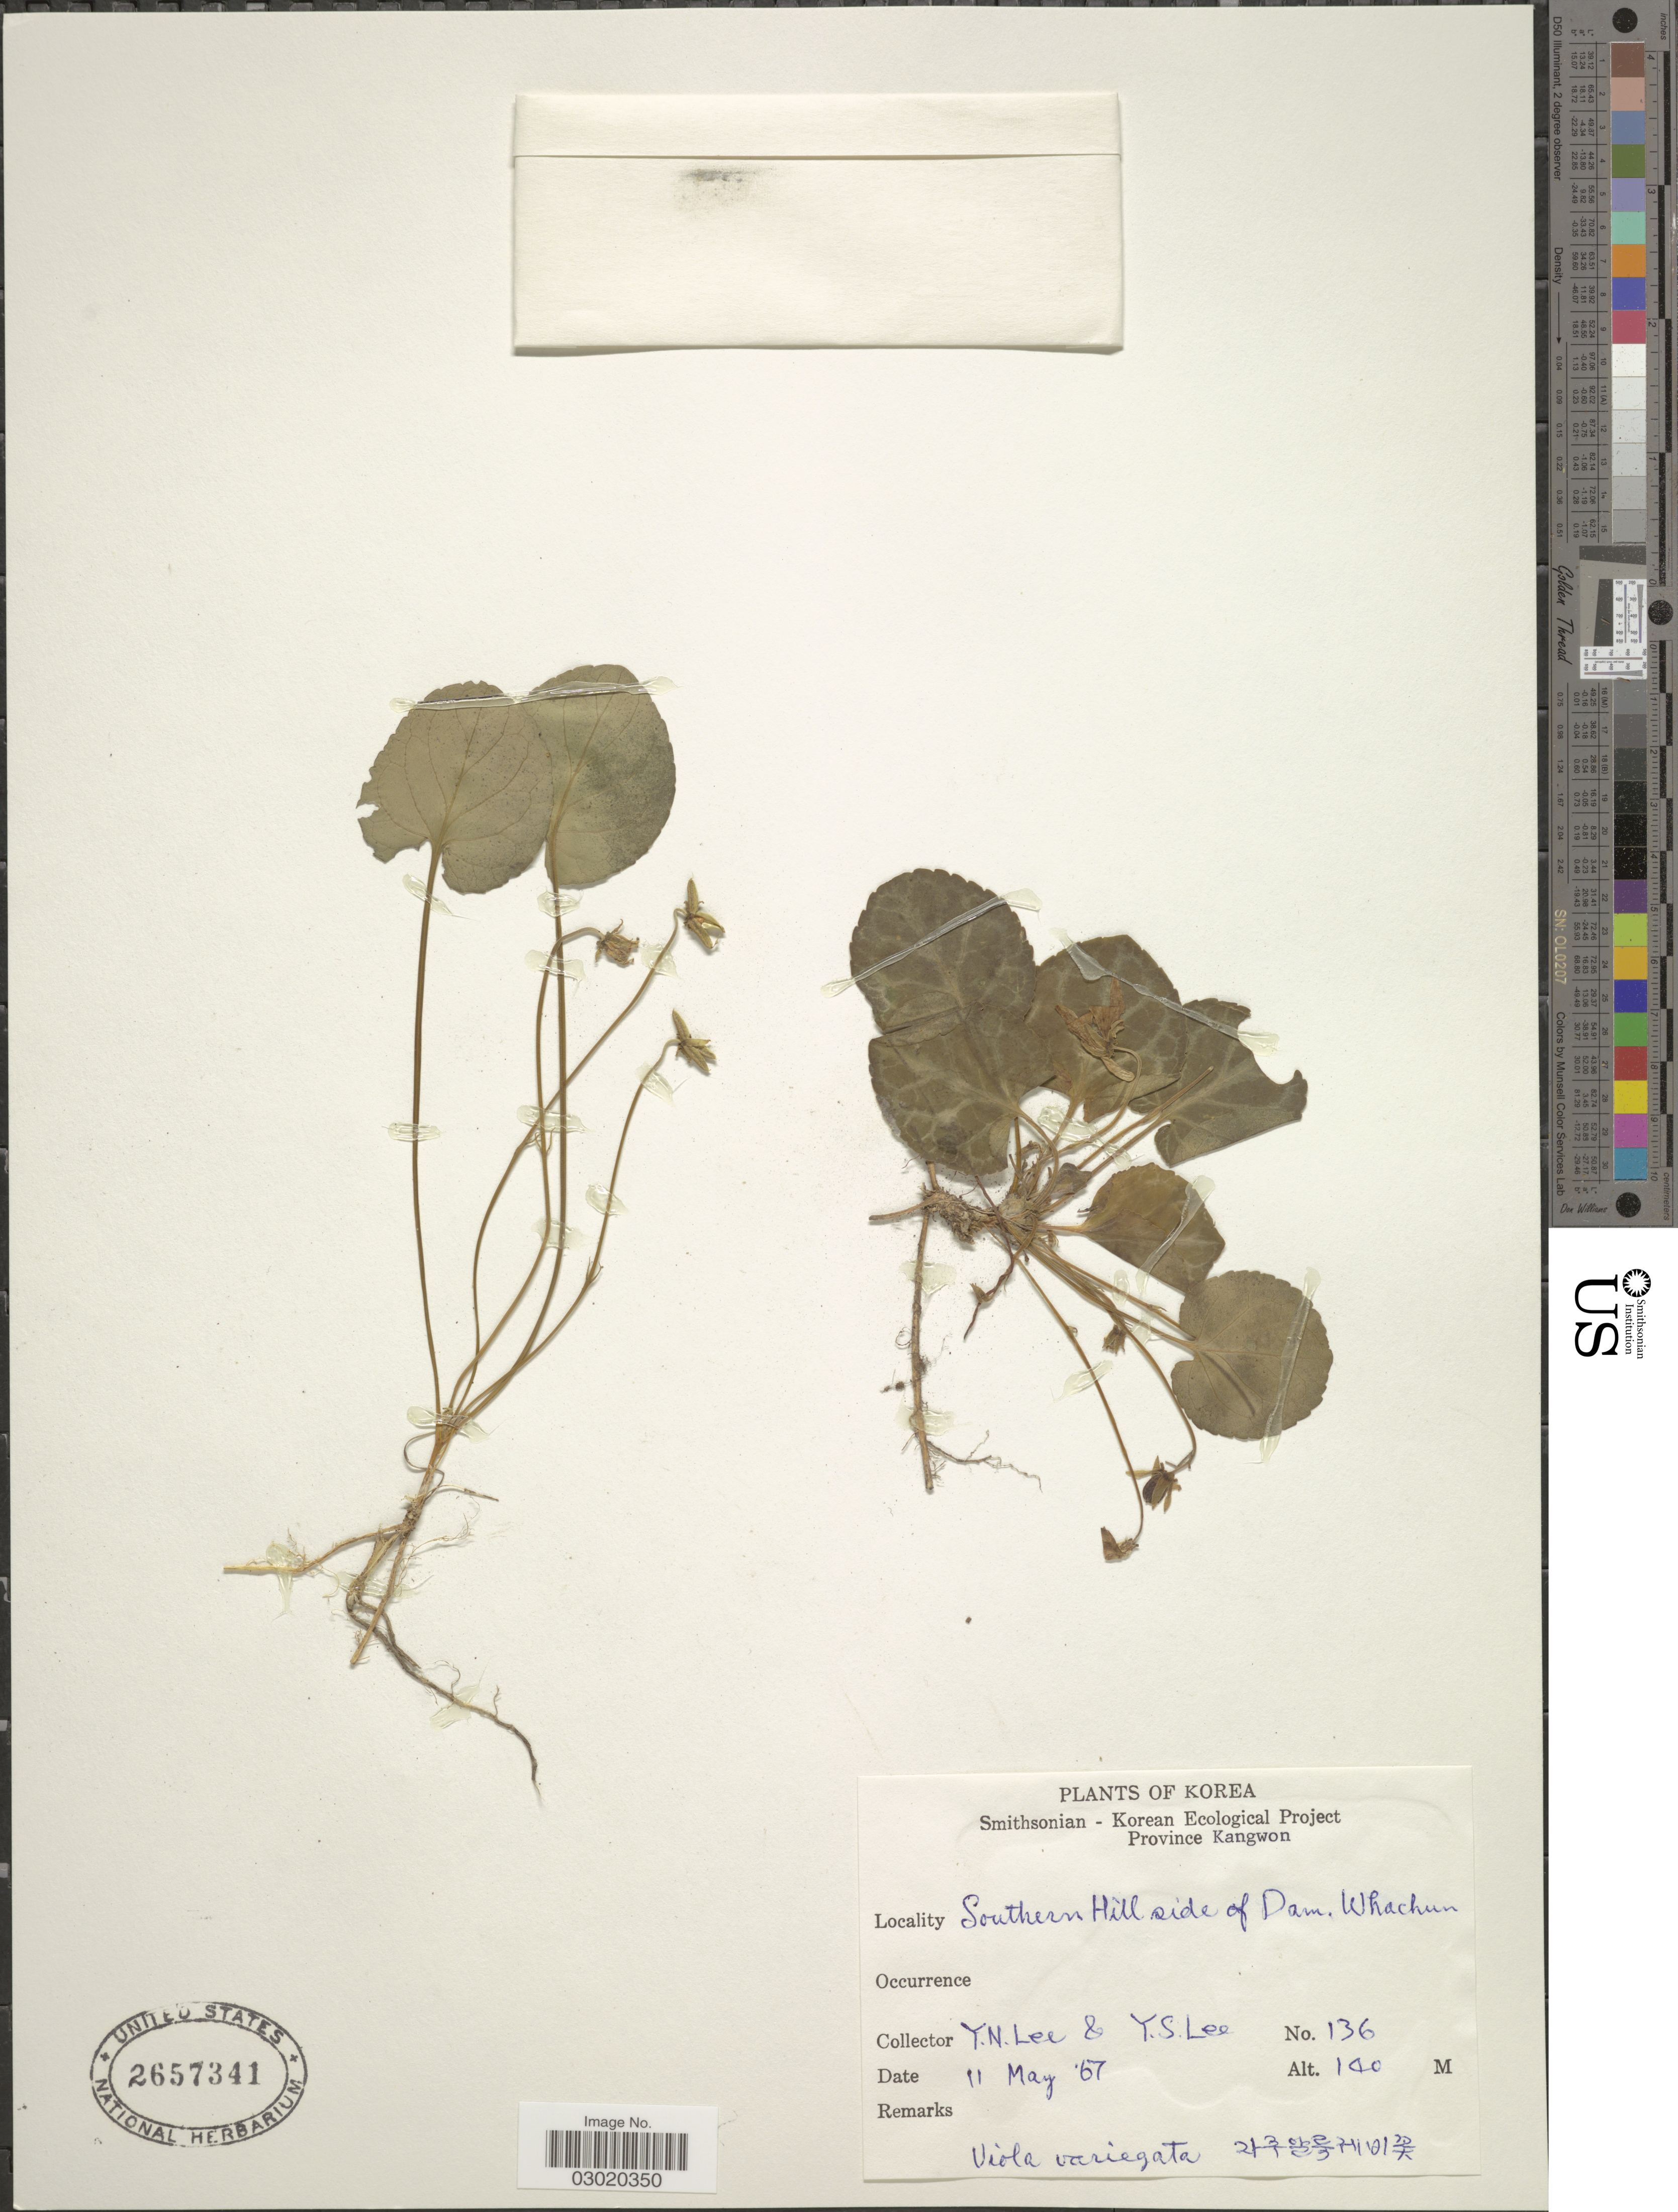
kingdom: Plantae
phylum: Tracheophyta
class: Magnoliopsida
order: Malpighiales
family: Violaceae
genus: Viola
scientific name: Viola variegata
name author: Fisch. ex Link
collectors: Y. N. Lee & Y. S. Lee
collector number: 136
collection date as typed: Transcribed d/m/y: 11/5/67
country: South Korea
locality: Southern Hill side of Sam. Whachun.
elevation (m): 140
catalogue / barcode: US 2657341